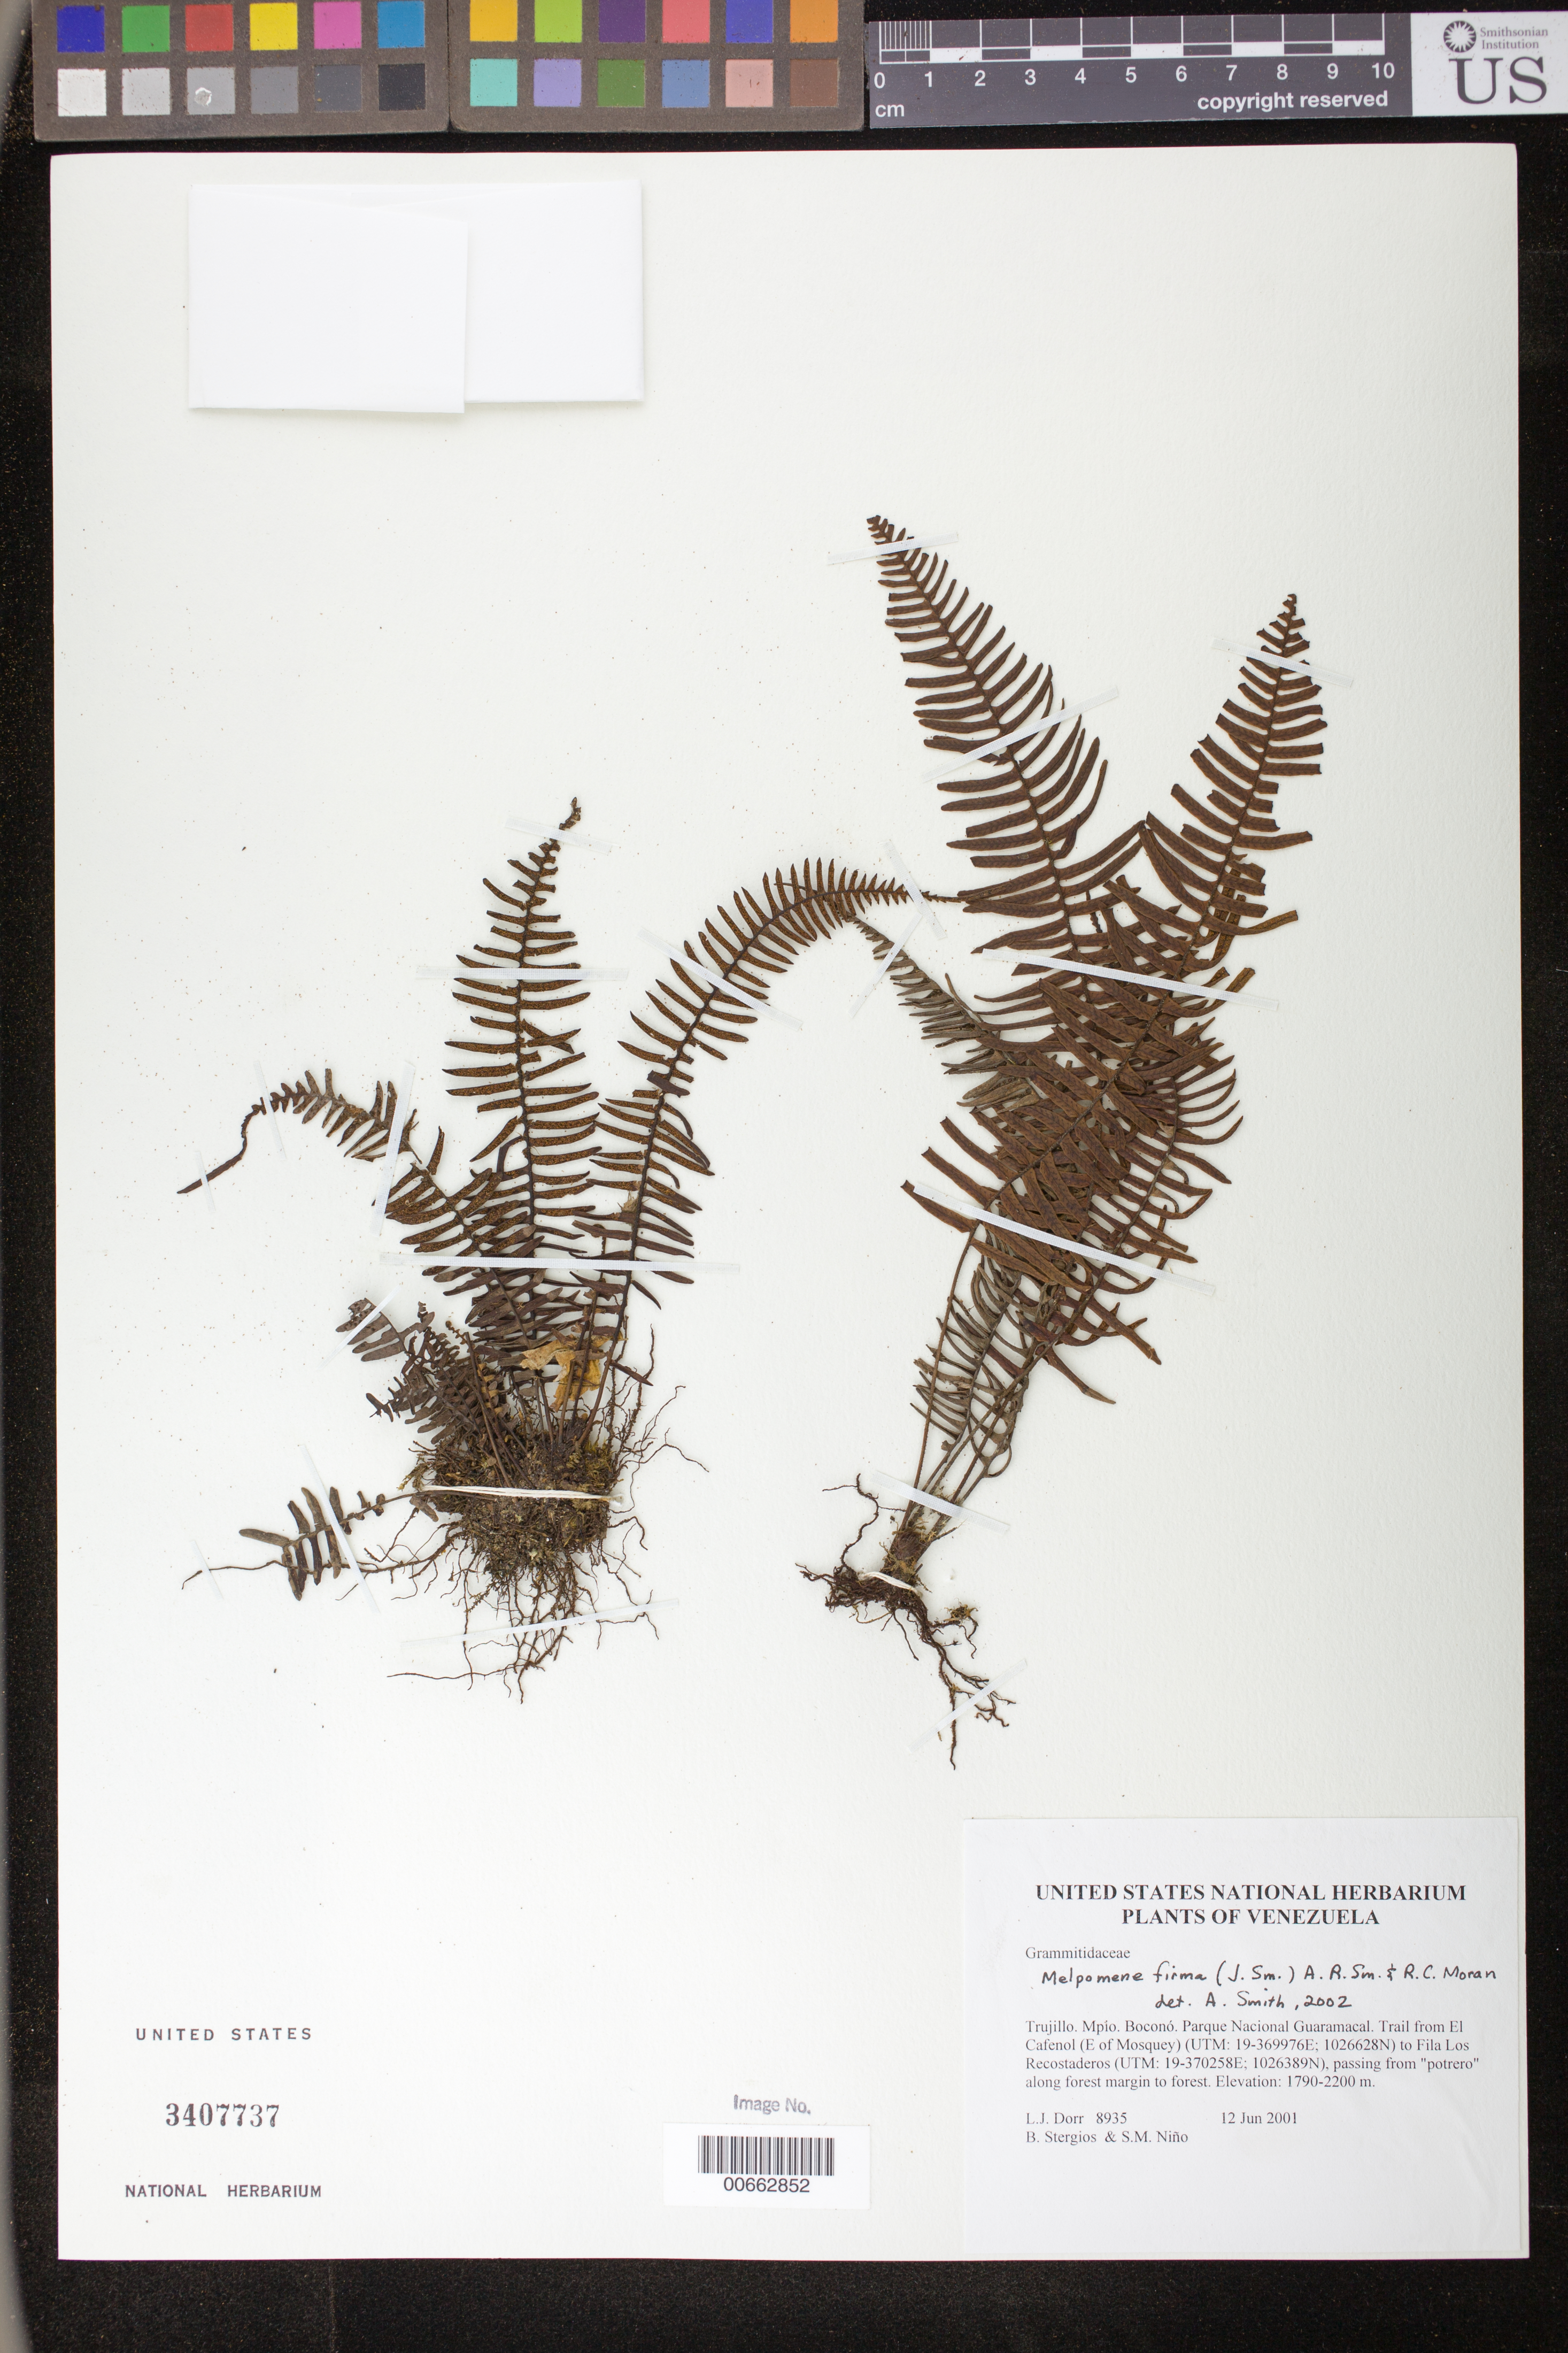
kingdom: Plantae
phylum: Tracheophyta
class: Polypodiopsida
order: Polypodiales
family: Polypodiaceae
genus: Melpomene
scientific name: Melpomene firma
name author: (J. Sm.) A.R. Sm. & R.C. Moran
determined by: Smith, Alan R., (UC)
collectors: L. J. Dorr, B. G. Stergios & S. M. Niño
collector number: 8935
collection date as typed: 12 Jun 2001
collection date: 2001-06-12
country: Venezuela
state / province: Trujillo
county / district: Boconó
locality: Parque Nacional Guaramacal. Trail from El Cafenol (E of Mosquey) to Fila Los Recostaderos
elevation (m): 1790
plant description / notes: PORT, US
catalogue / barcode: US 3407737